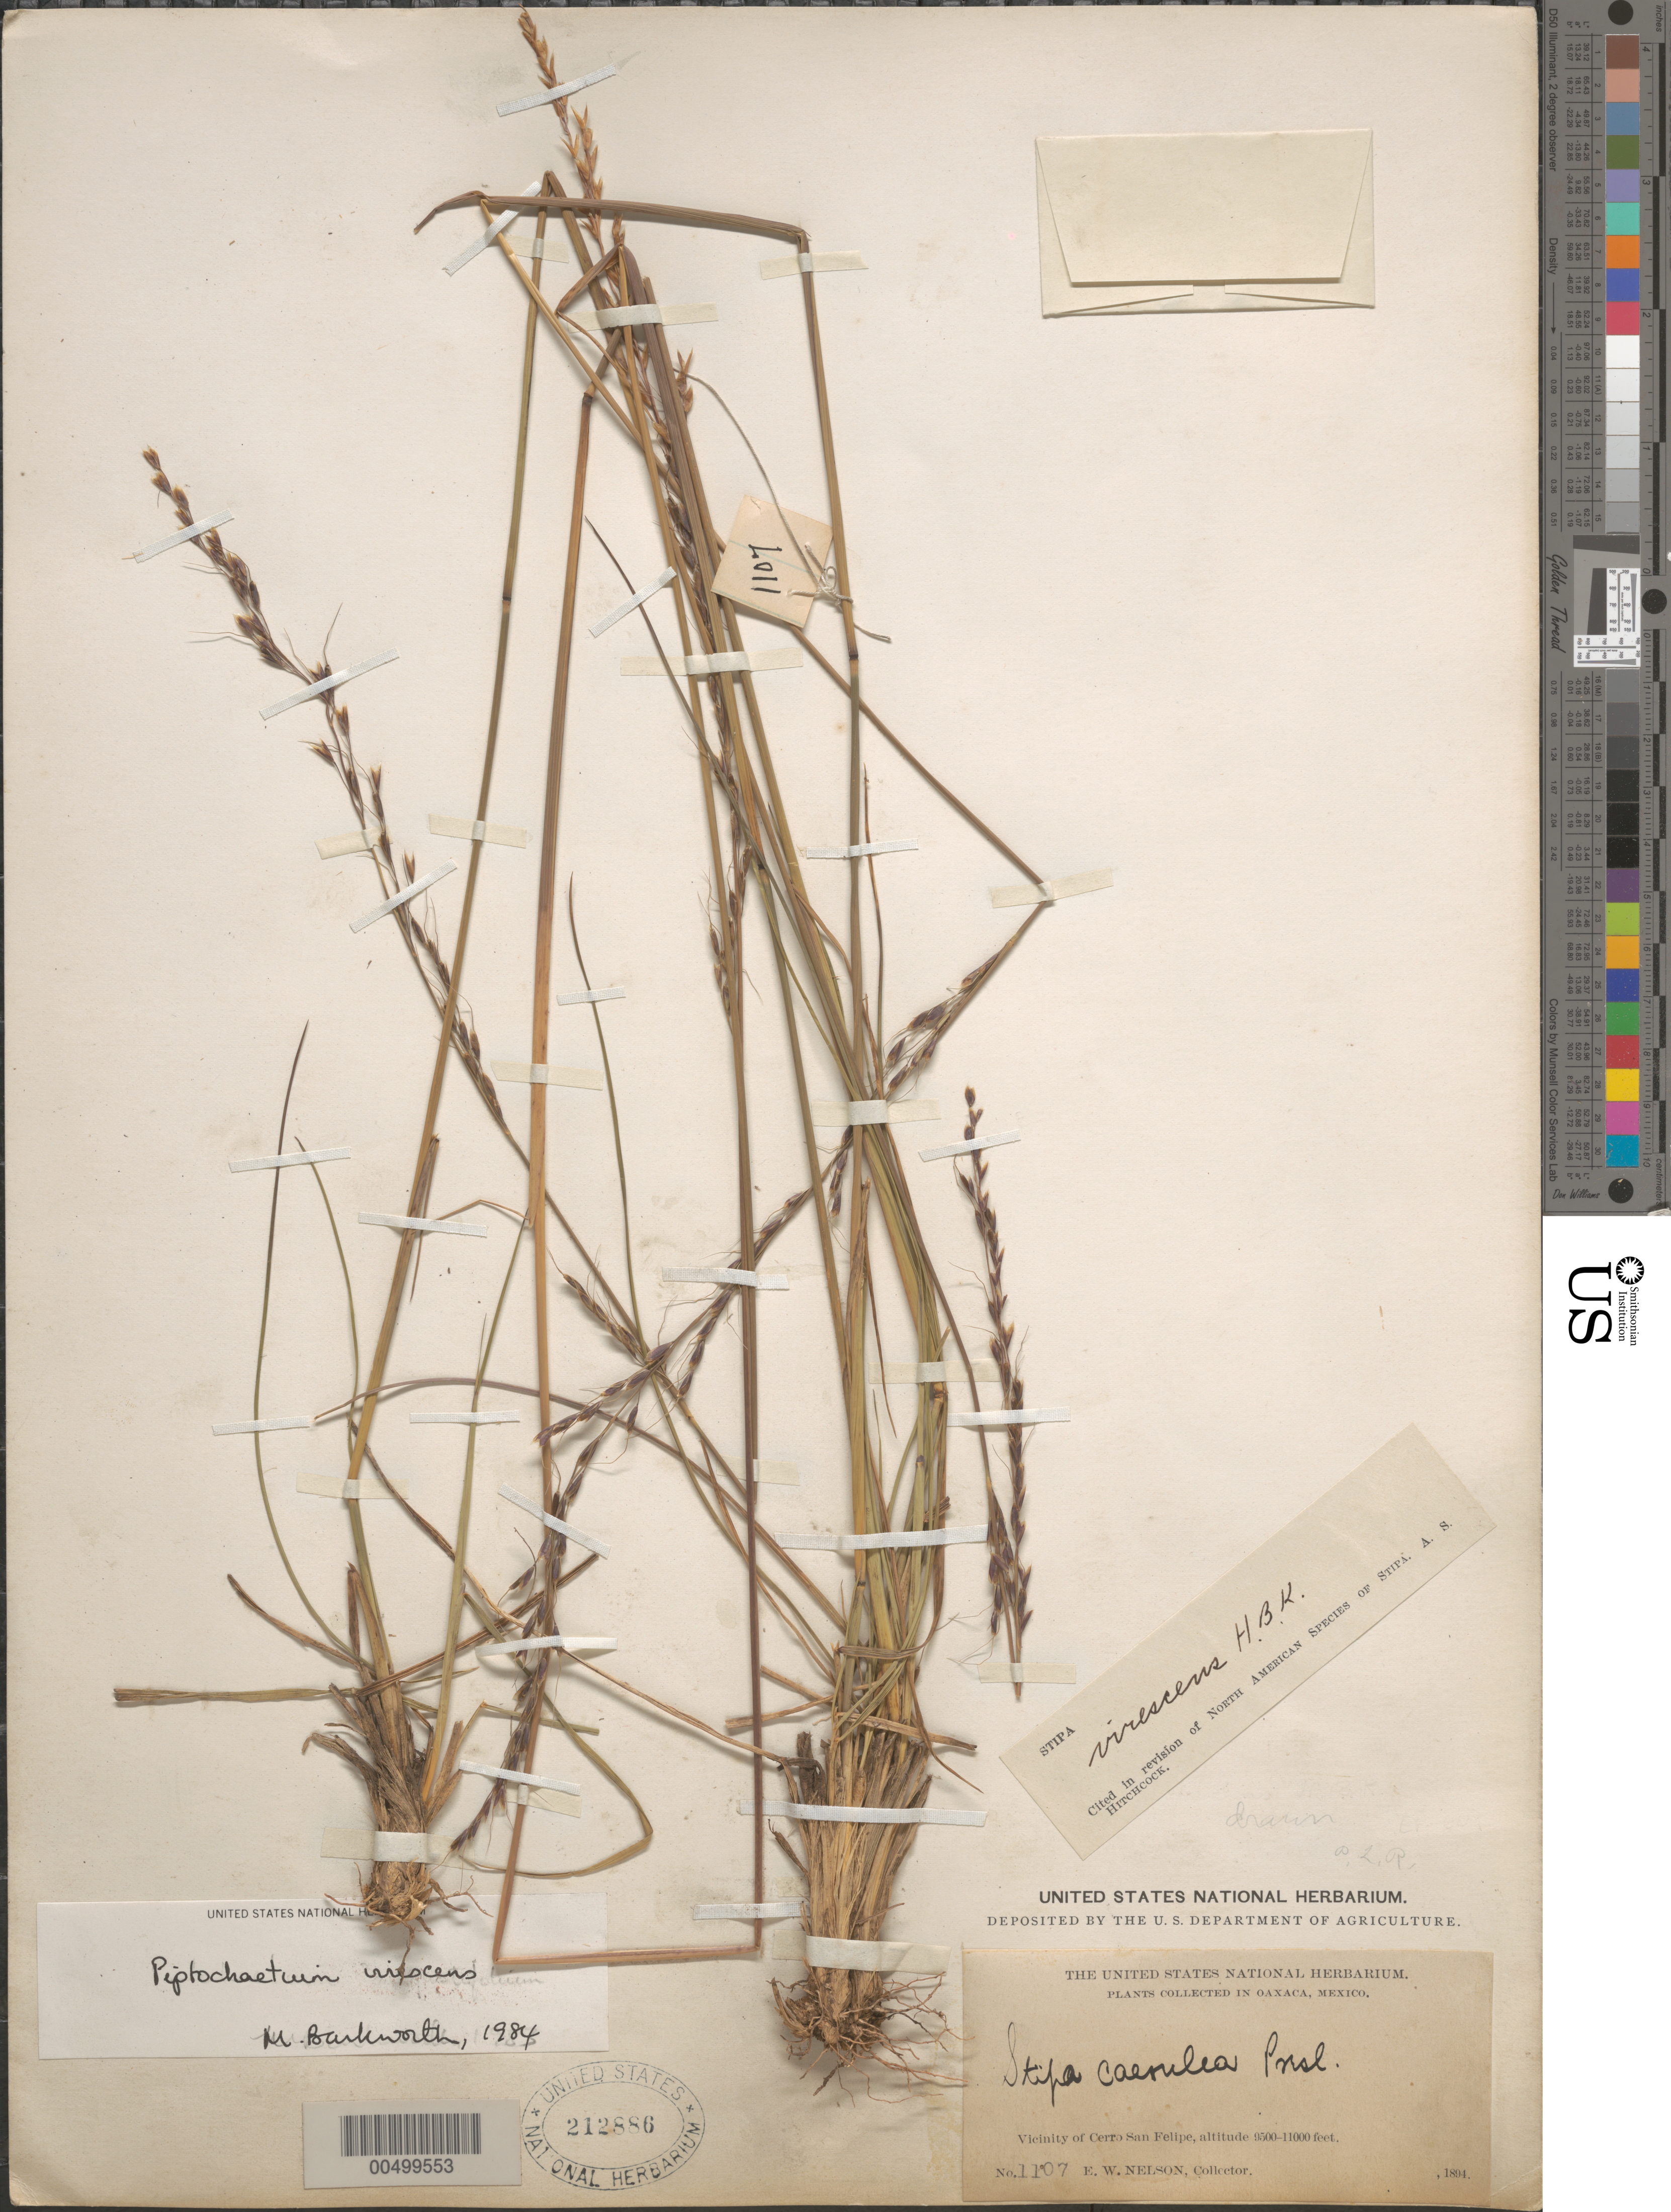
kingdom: Plantae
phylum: Tracheophyta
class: Liliopsida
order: Poales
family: Poaceae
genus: Piptochaetium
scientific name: Piptochaetium virescens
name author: (Kunth) Parodi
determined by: Barkworth, M. E.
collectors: E. W. Nelson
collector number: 1107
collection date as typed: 1894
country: Mexico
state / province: Oaxaca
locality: Vicinity of Cerro San Felipe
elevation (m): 2896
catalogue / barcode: US 212886